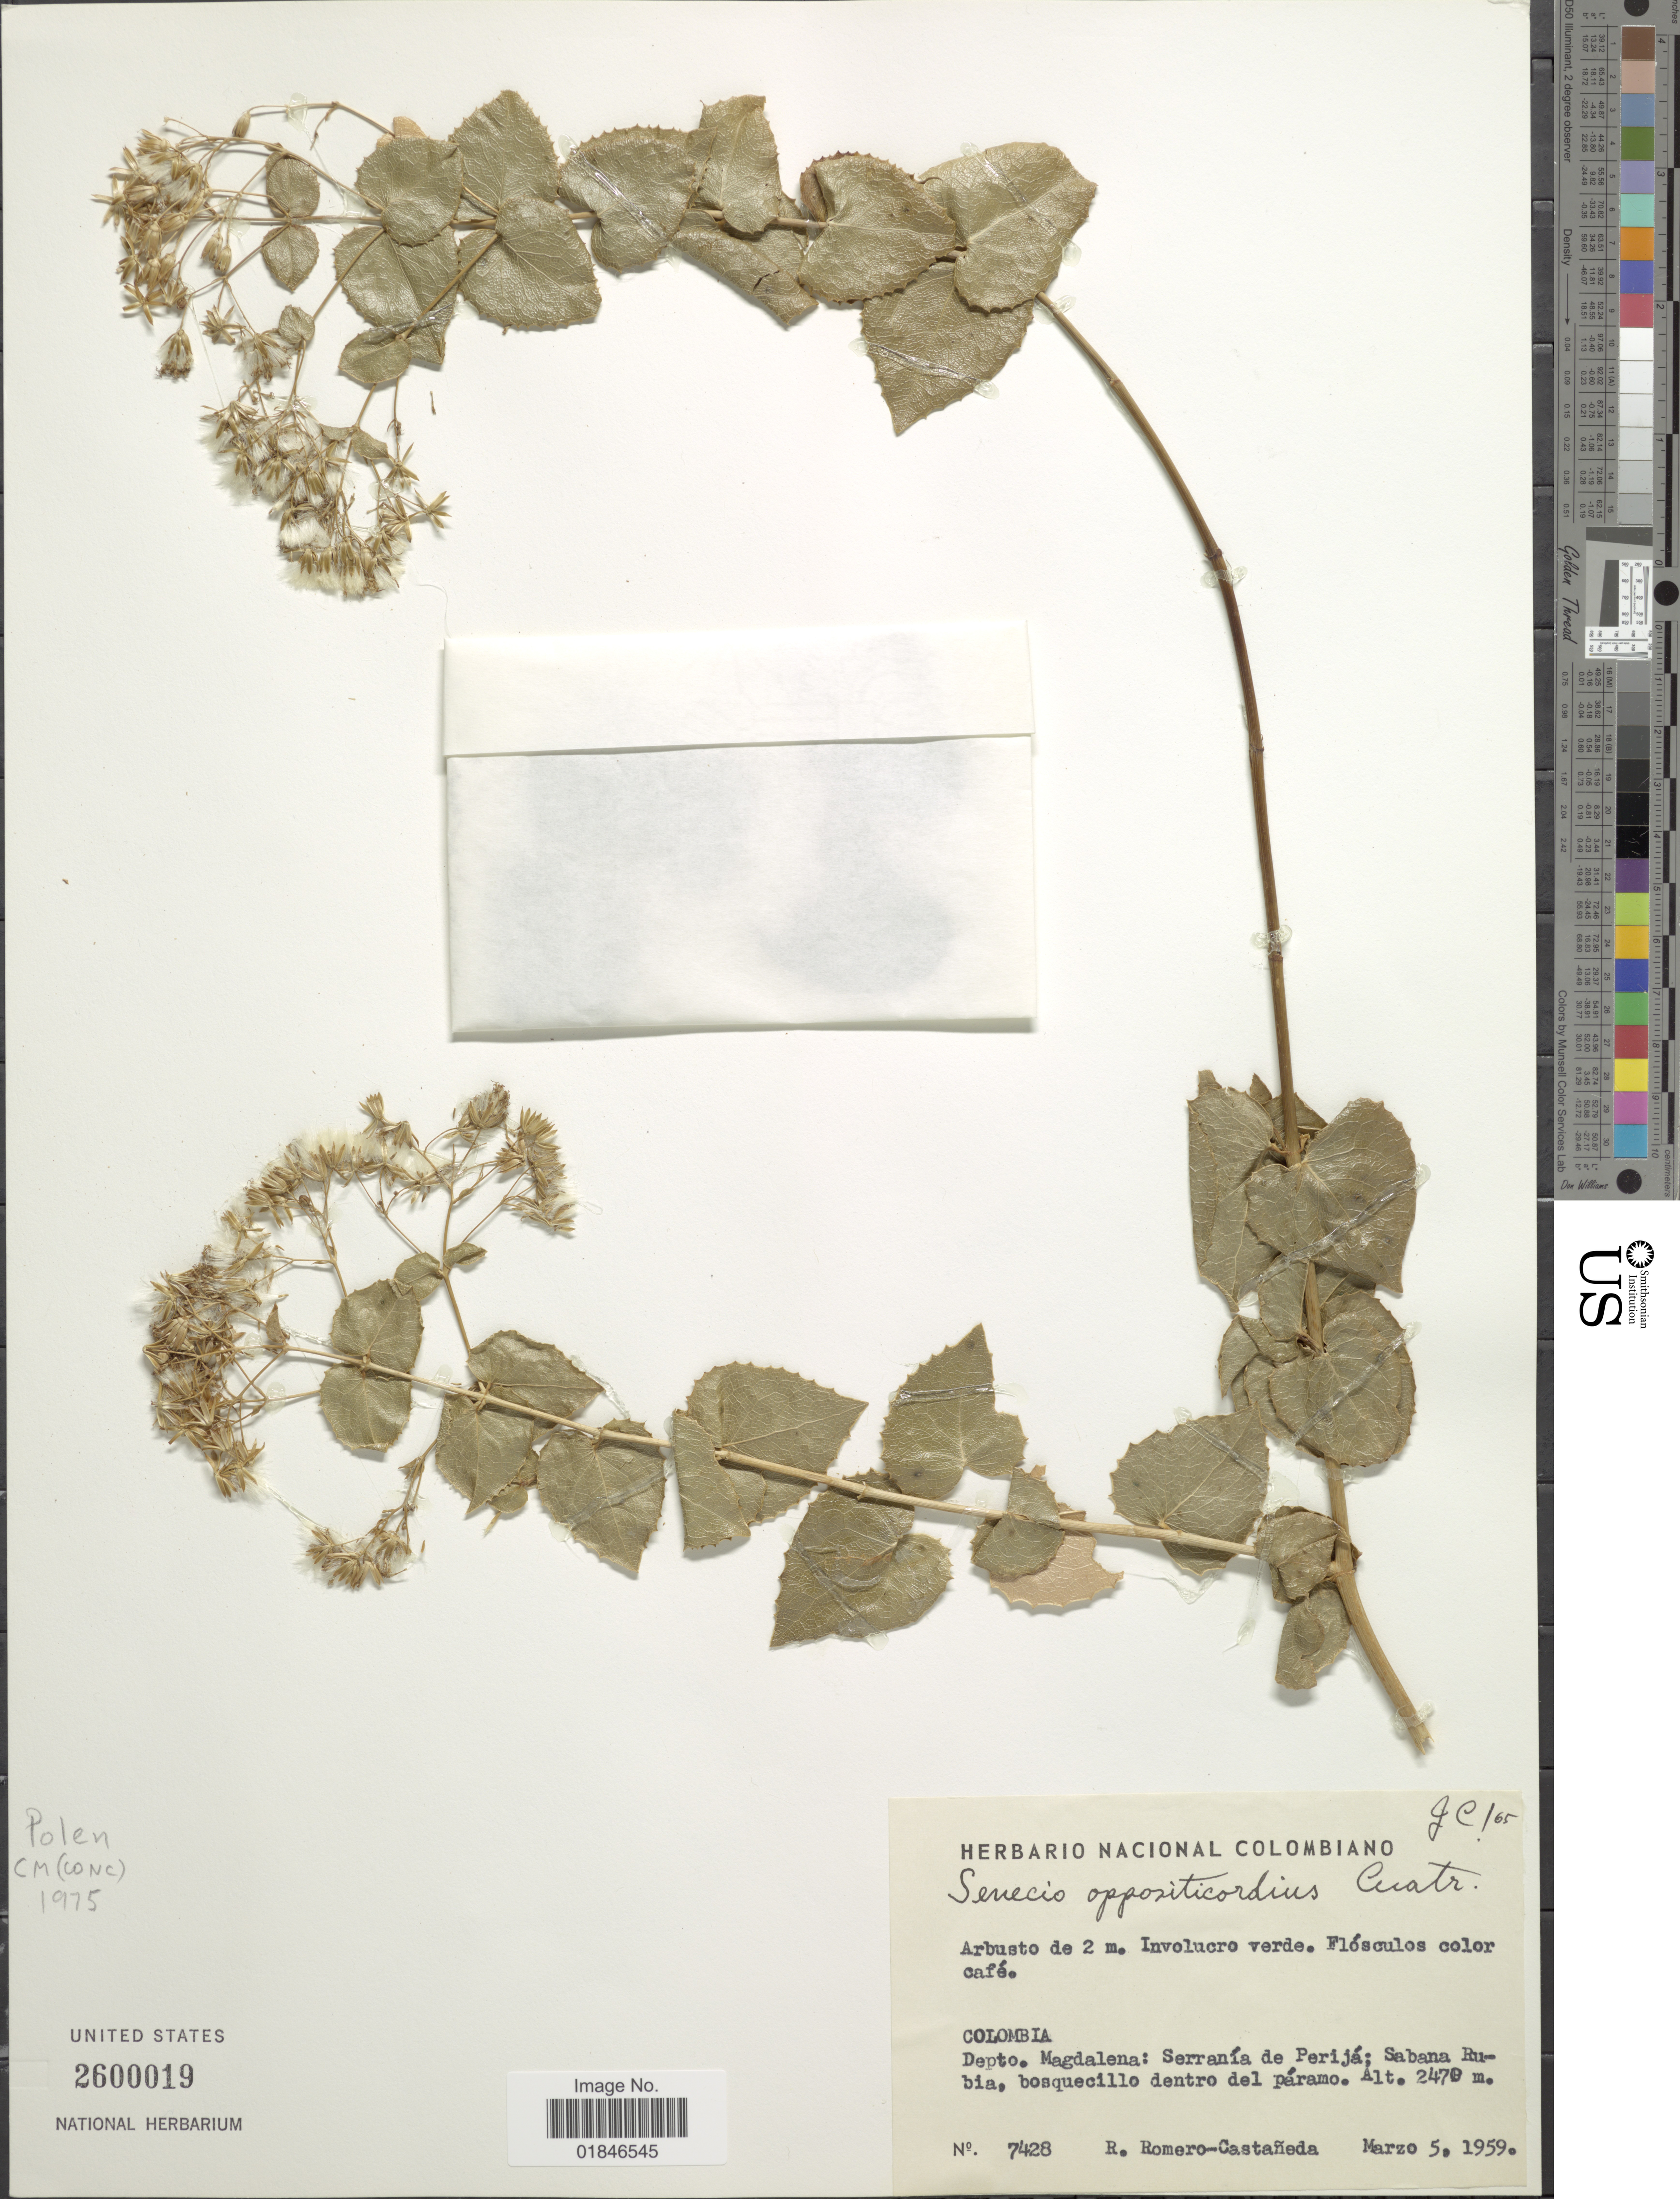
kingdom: Plantae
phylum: Tracheophyta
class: Magnoliopsida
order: Asterales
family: Asteraceae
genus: Cabreriella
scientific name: Cabreriella oppositicordia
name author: (Cuatrec.) Cuatrec.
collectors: R. Romero Castañeda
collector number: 7428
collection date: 1959-03-05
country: Colombia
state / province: Magdalena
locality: Colombia. Depto. Magdalena: Serrania de Perija: Sabana Rubia, bosquecillo dentro del paramo.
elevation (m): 2470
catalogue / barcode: US 2600019